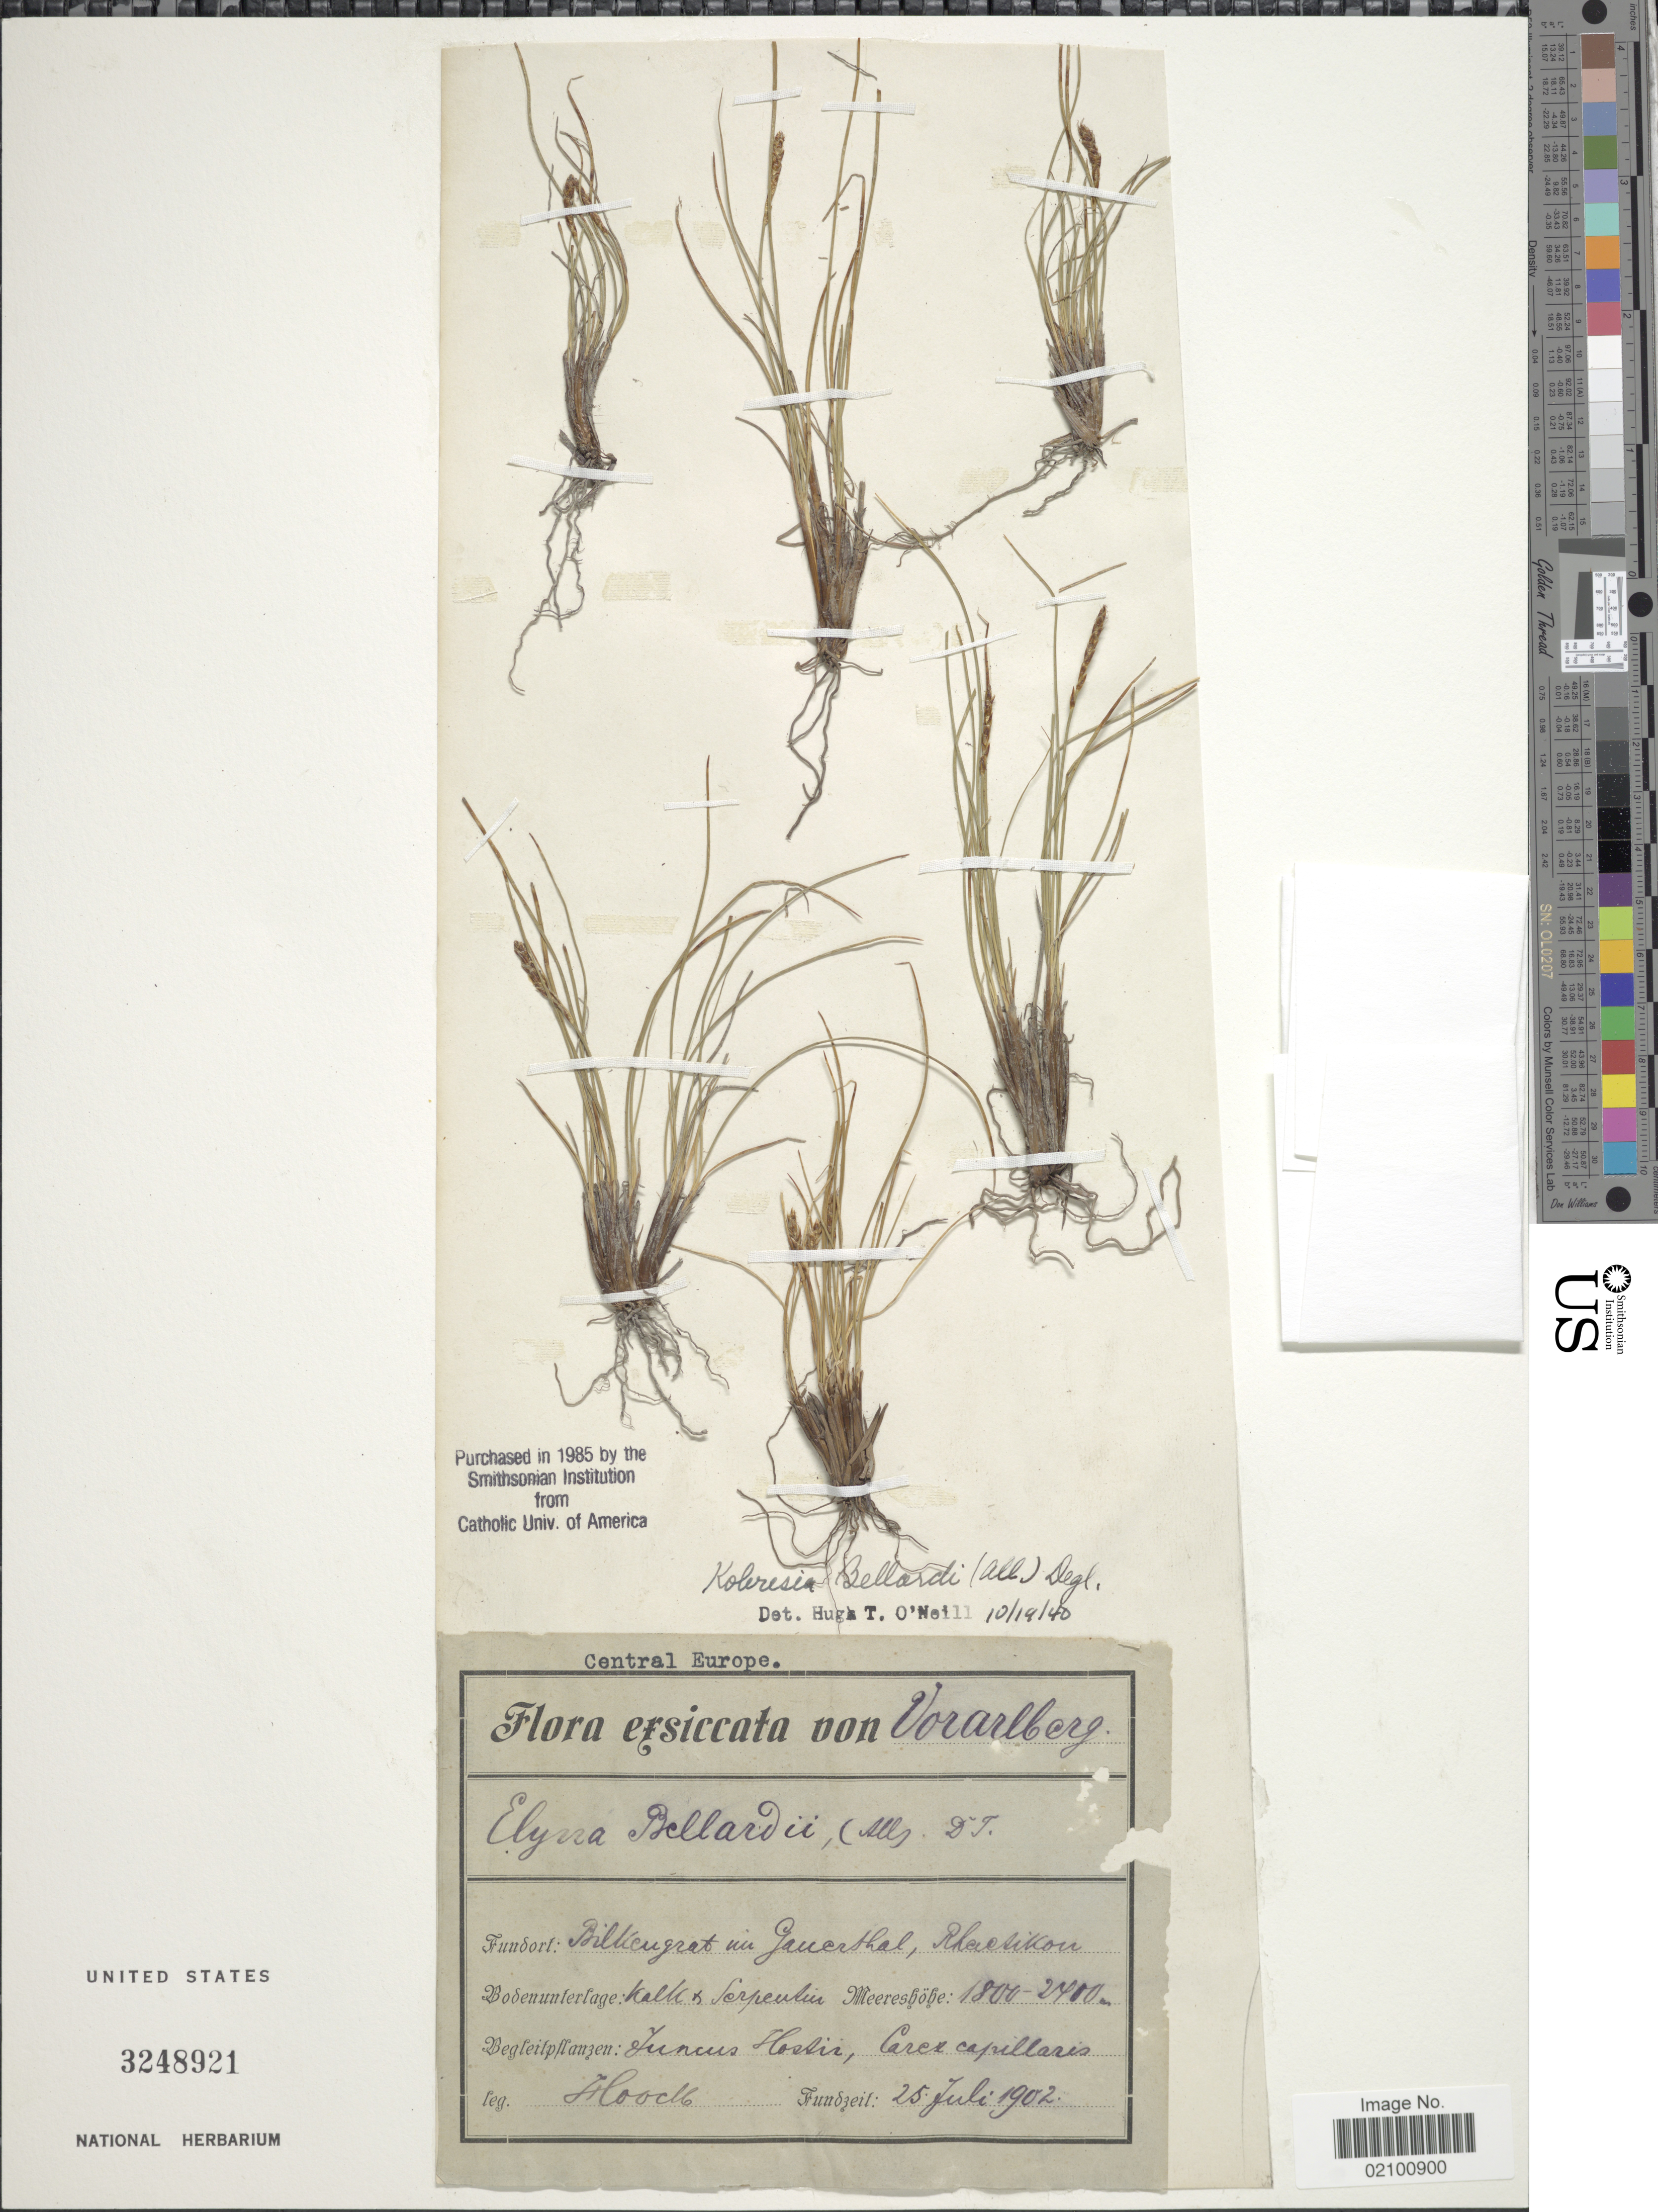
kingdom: Plantae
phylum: Tracheophyta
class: Liliopsida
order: Poales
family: Cyperaceae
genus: Carex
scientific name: Carex myosuroides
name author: Vill.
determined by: Strong, M. T., (US), Smithsonian Institution - National Museum of Natural History (UNITED STATES)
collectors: -. Hoock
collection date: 1902-07-25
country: Austria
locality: Vorarlberg, Bilkerngrat im Janerthal, Rhaosikon [interpreted]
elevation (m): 1800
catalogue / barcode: US 3248921